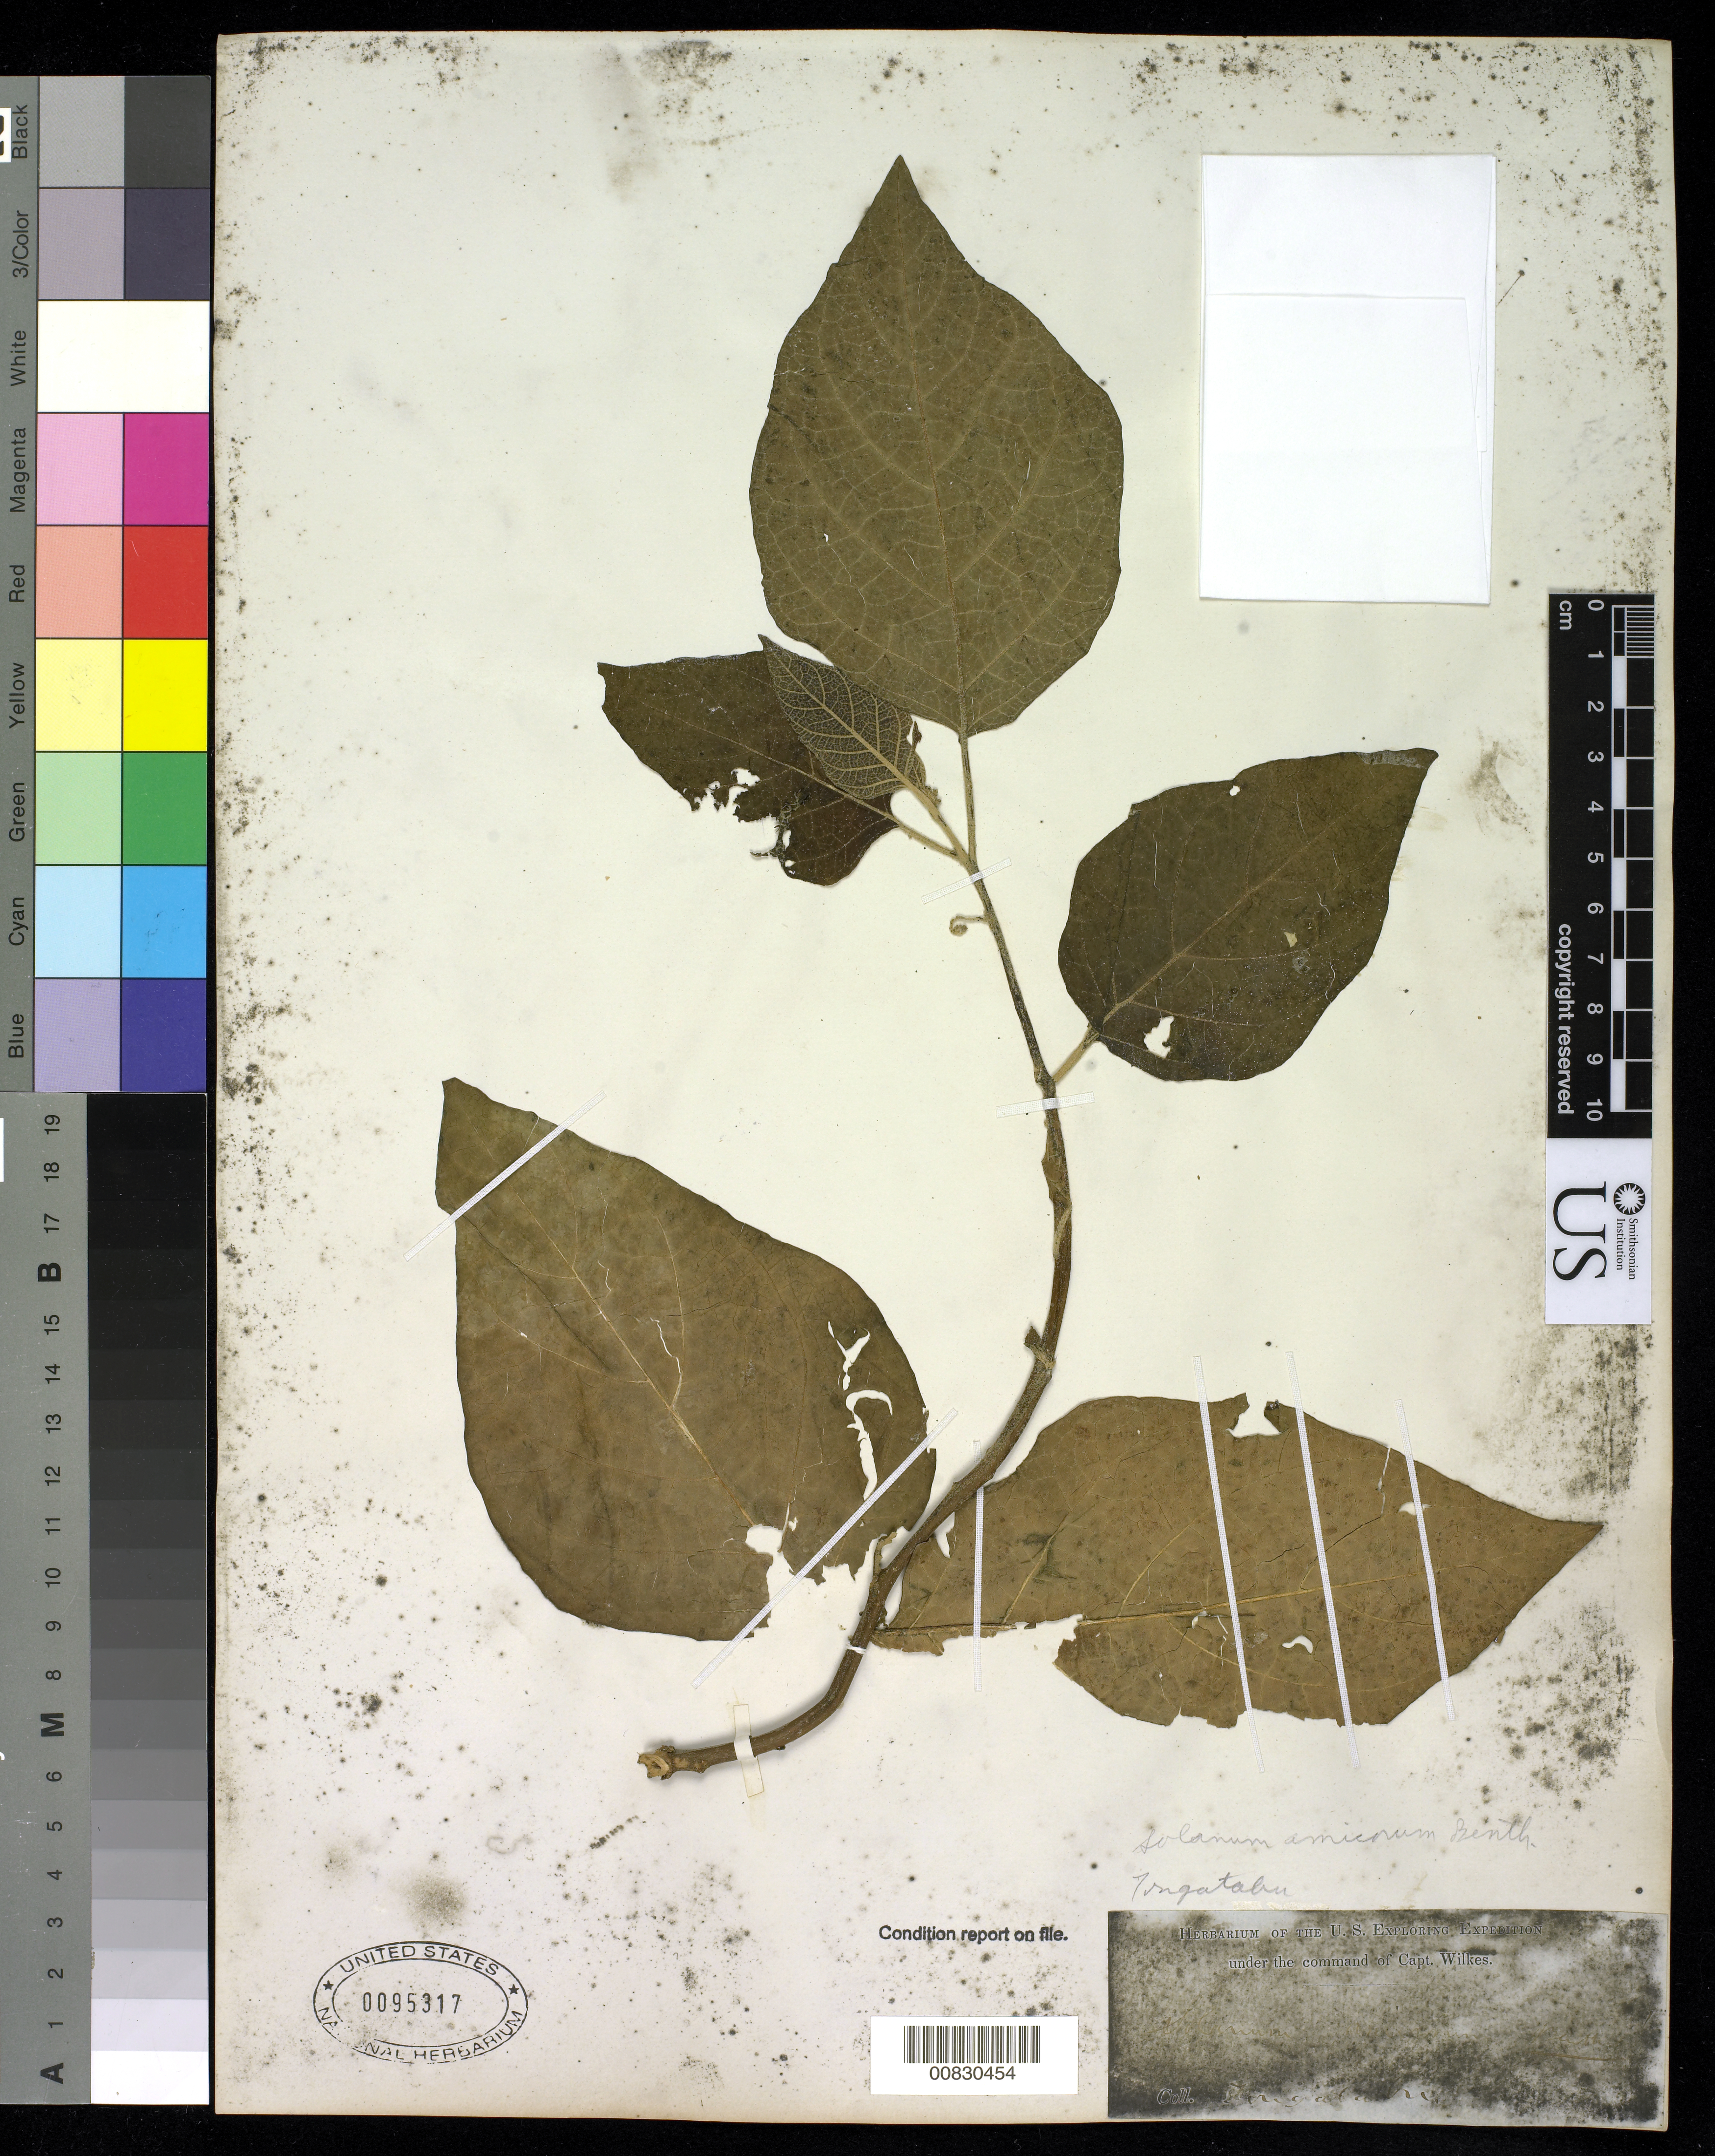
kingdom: Plantae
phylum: Tracheophyta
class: Magnoliopsida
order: Solanales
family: Solanaceae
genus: Solanum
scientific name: Solanum amicorum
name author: Benth.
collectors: Wilkes Explor. Exped.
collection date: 1838/1842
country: Tonga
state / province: Tongatabu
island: Tongatapu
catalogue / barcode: US 95317